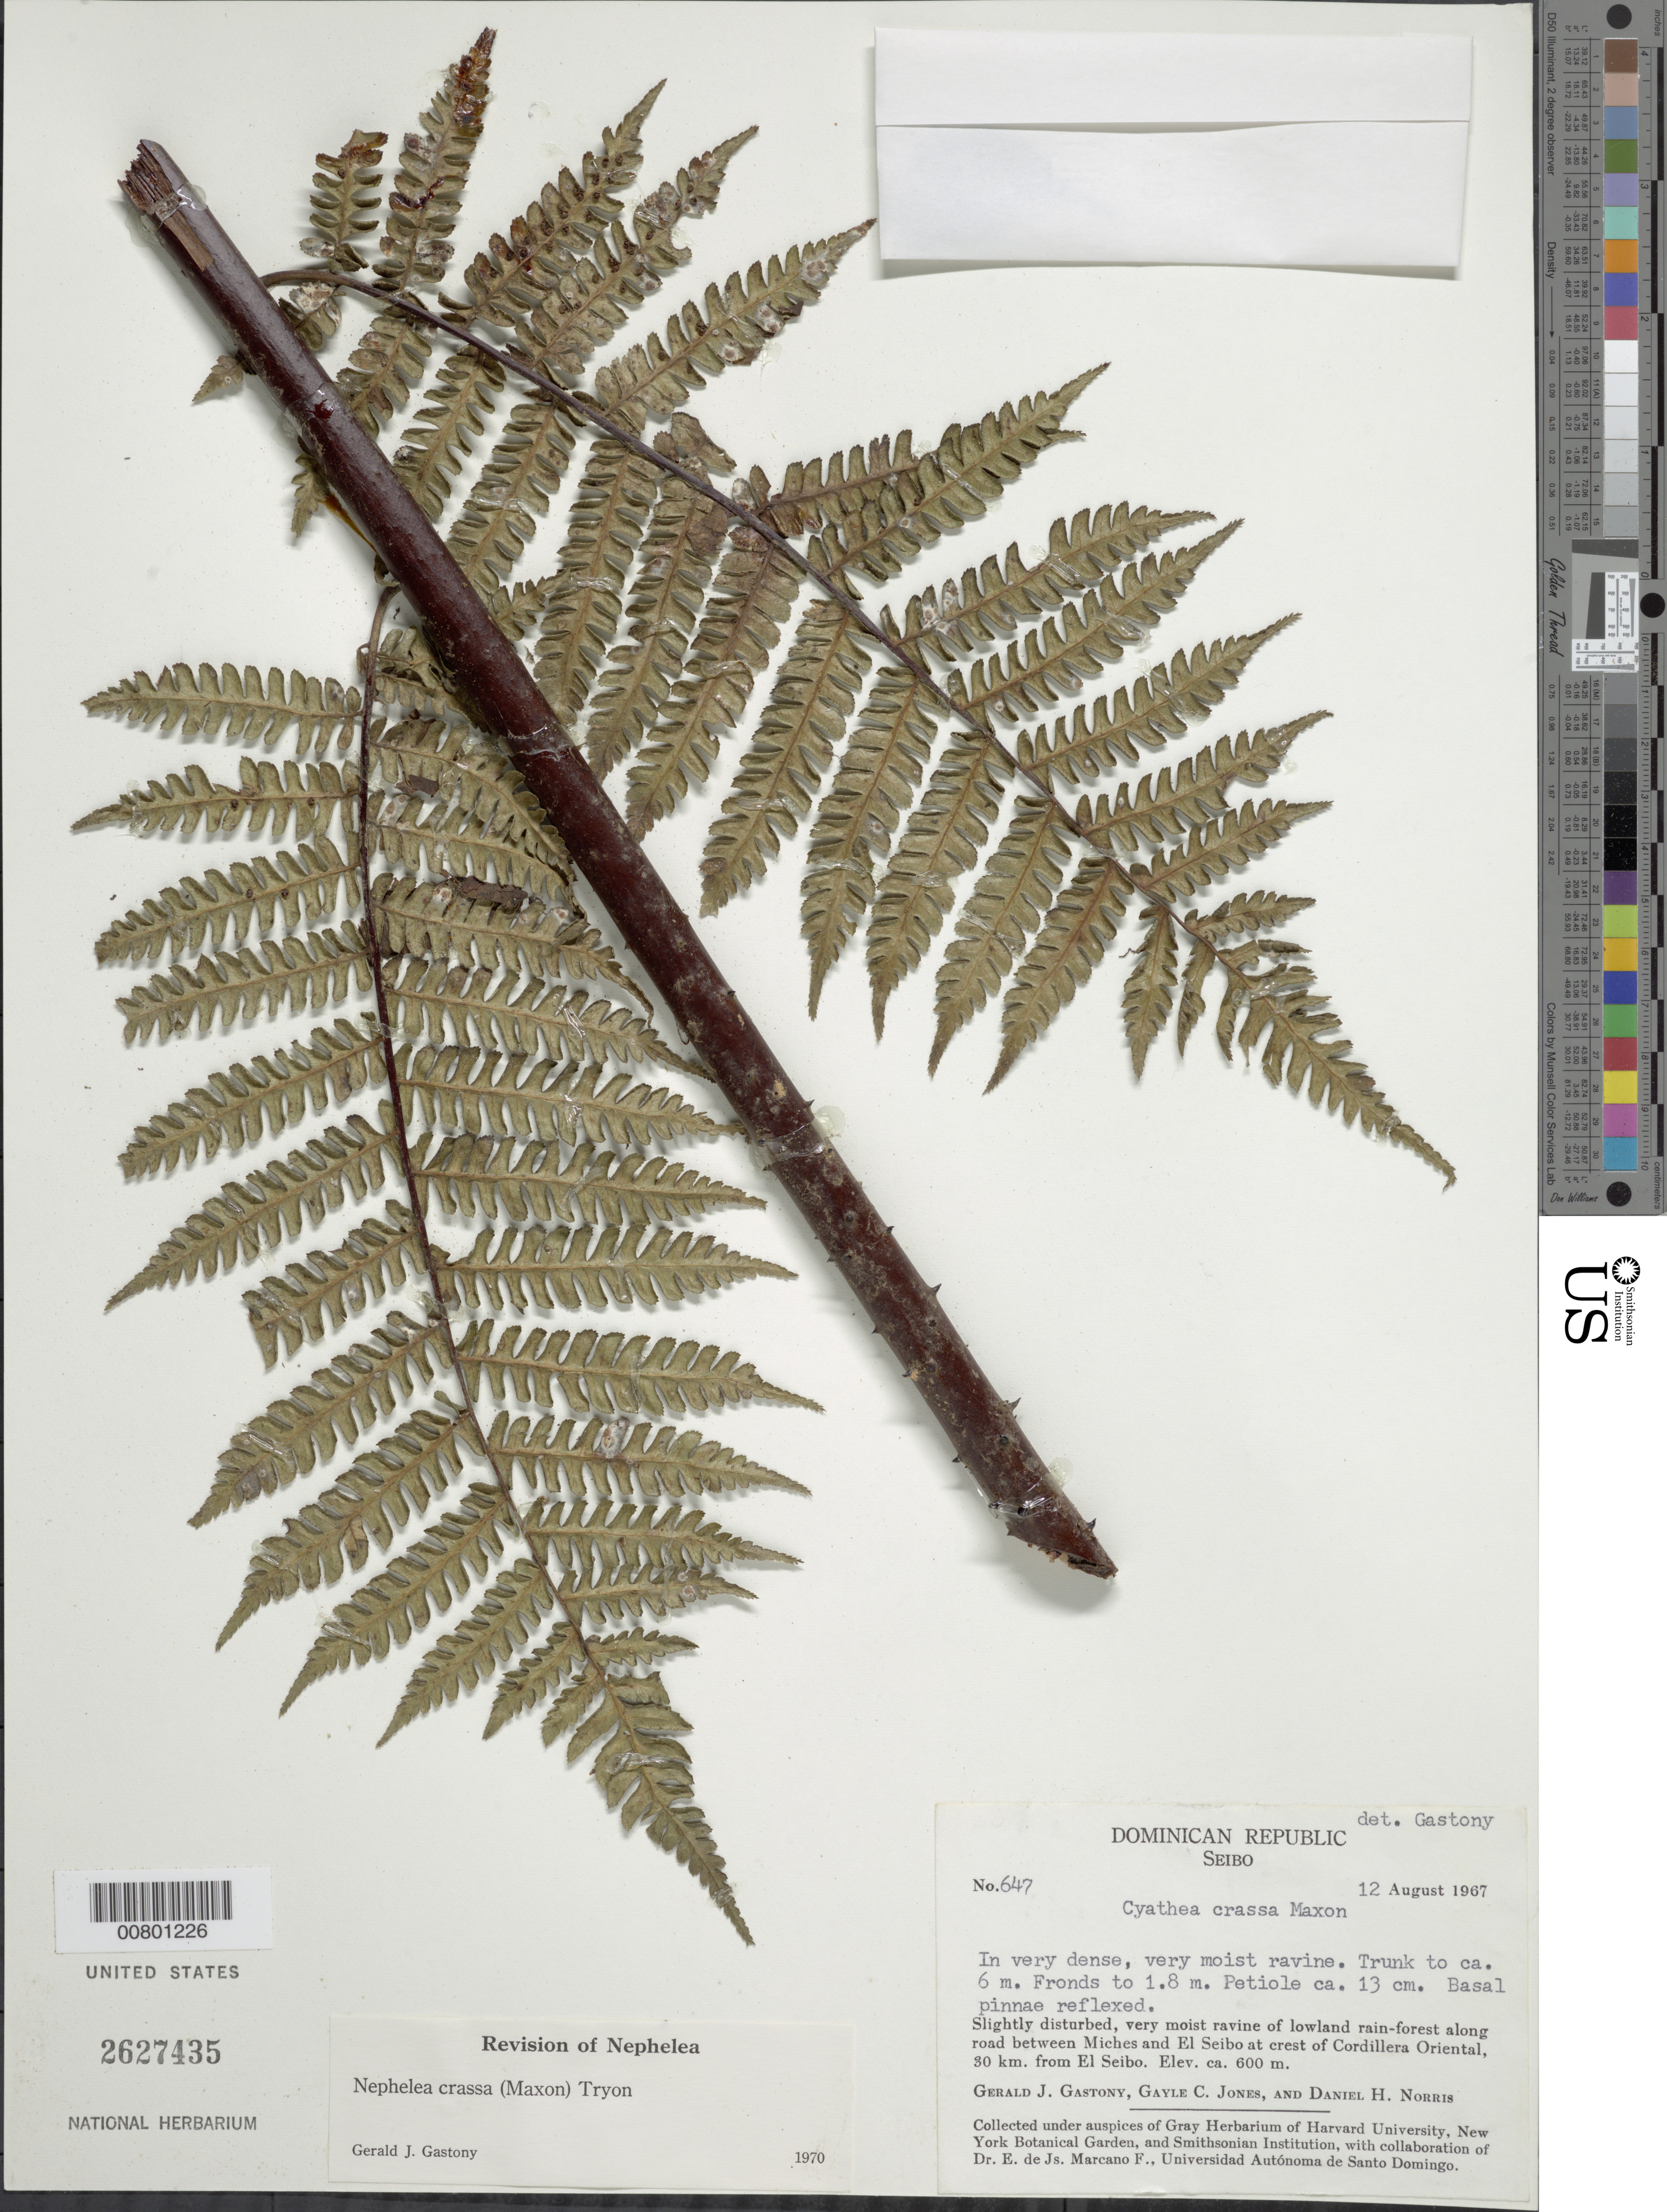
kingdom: Plantae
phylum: Tracheophyta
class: Polypodiopsida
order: Cyatheales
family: Cyatheaceae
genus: Alsophila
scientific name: Alsophila jimeneziana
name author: D.S. Conant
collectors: G. Gastony, G. C. Jones & D. H. Norris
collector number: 647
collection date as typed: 12 Aug 1967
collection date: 1967-08-12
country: Dominican Republic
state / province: El Seibo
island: Hispaniola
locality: Miches to El Seibo road, crest of Cordillera Oriental, 30 km from El Siebo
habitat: Slightly disturbed, very moist ravine of lowland rainforest along road; in very dense, very moist ravine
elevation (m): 600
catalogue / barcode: US 2627435